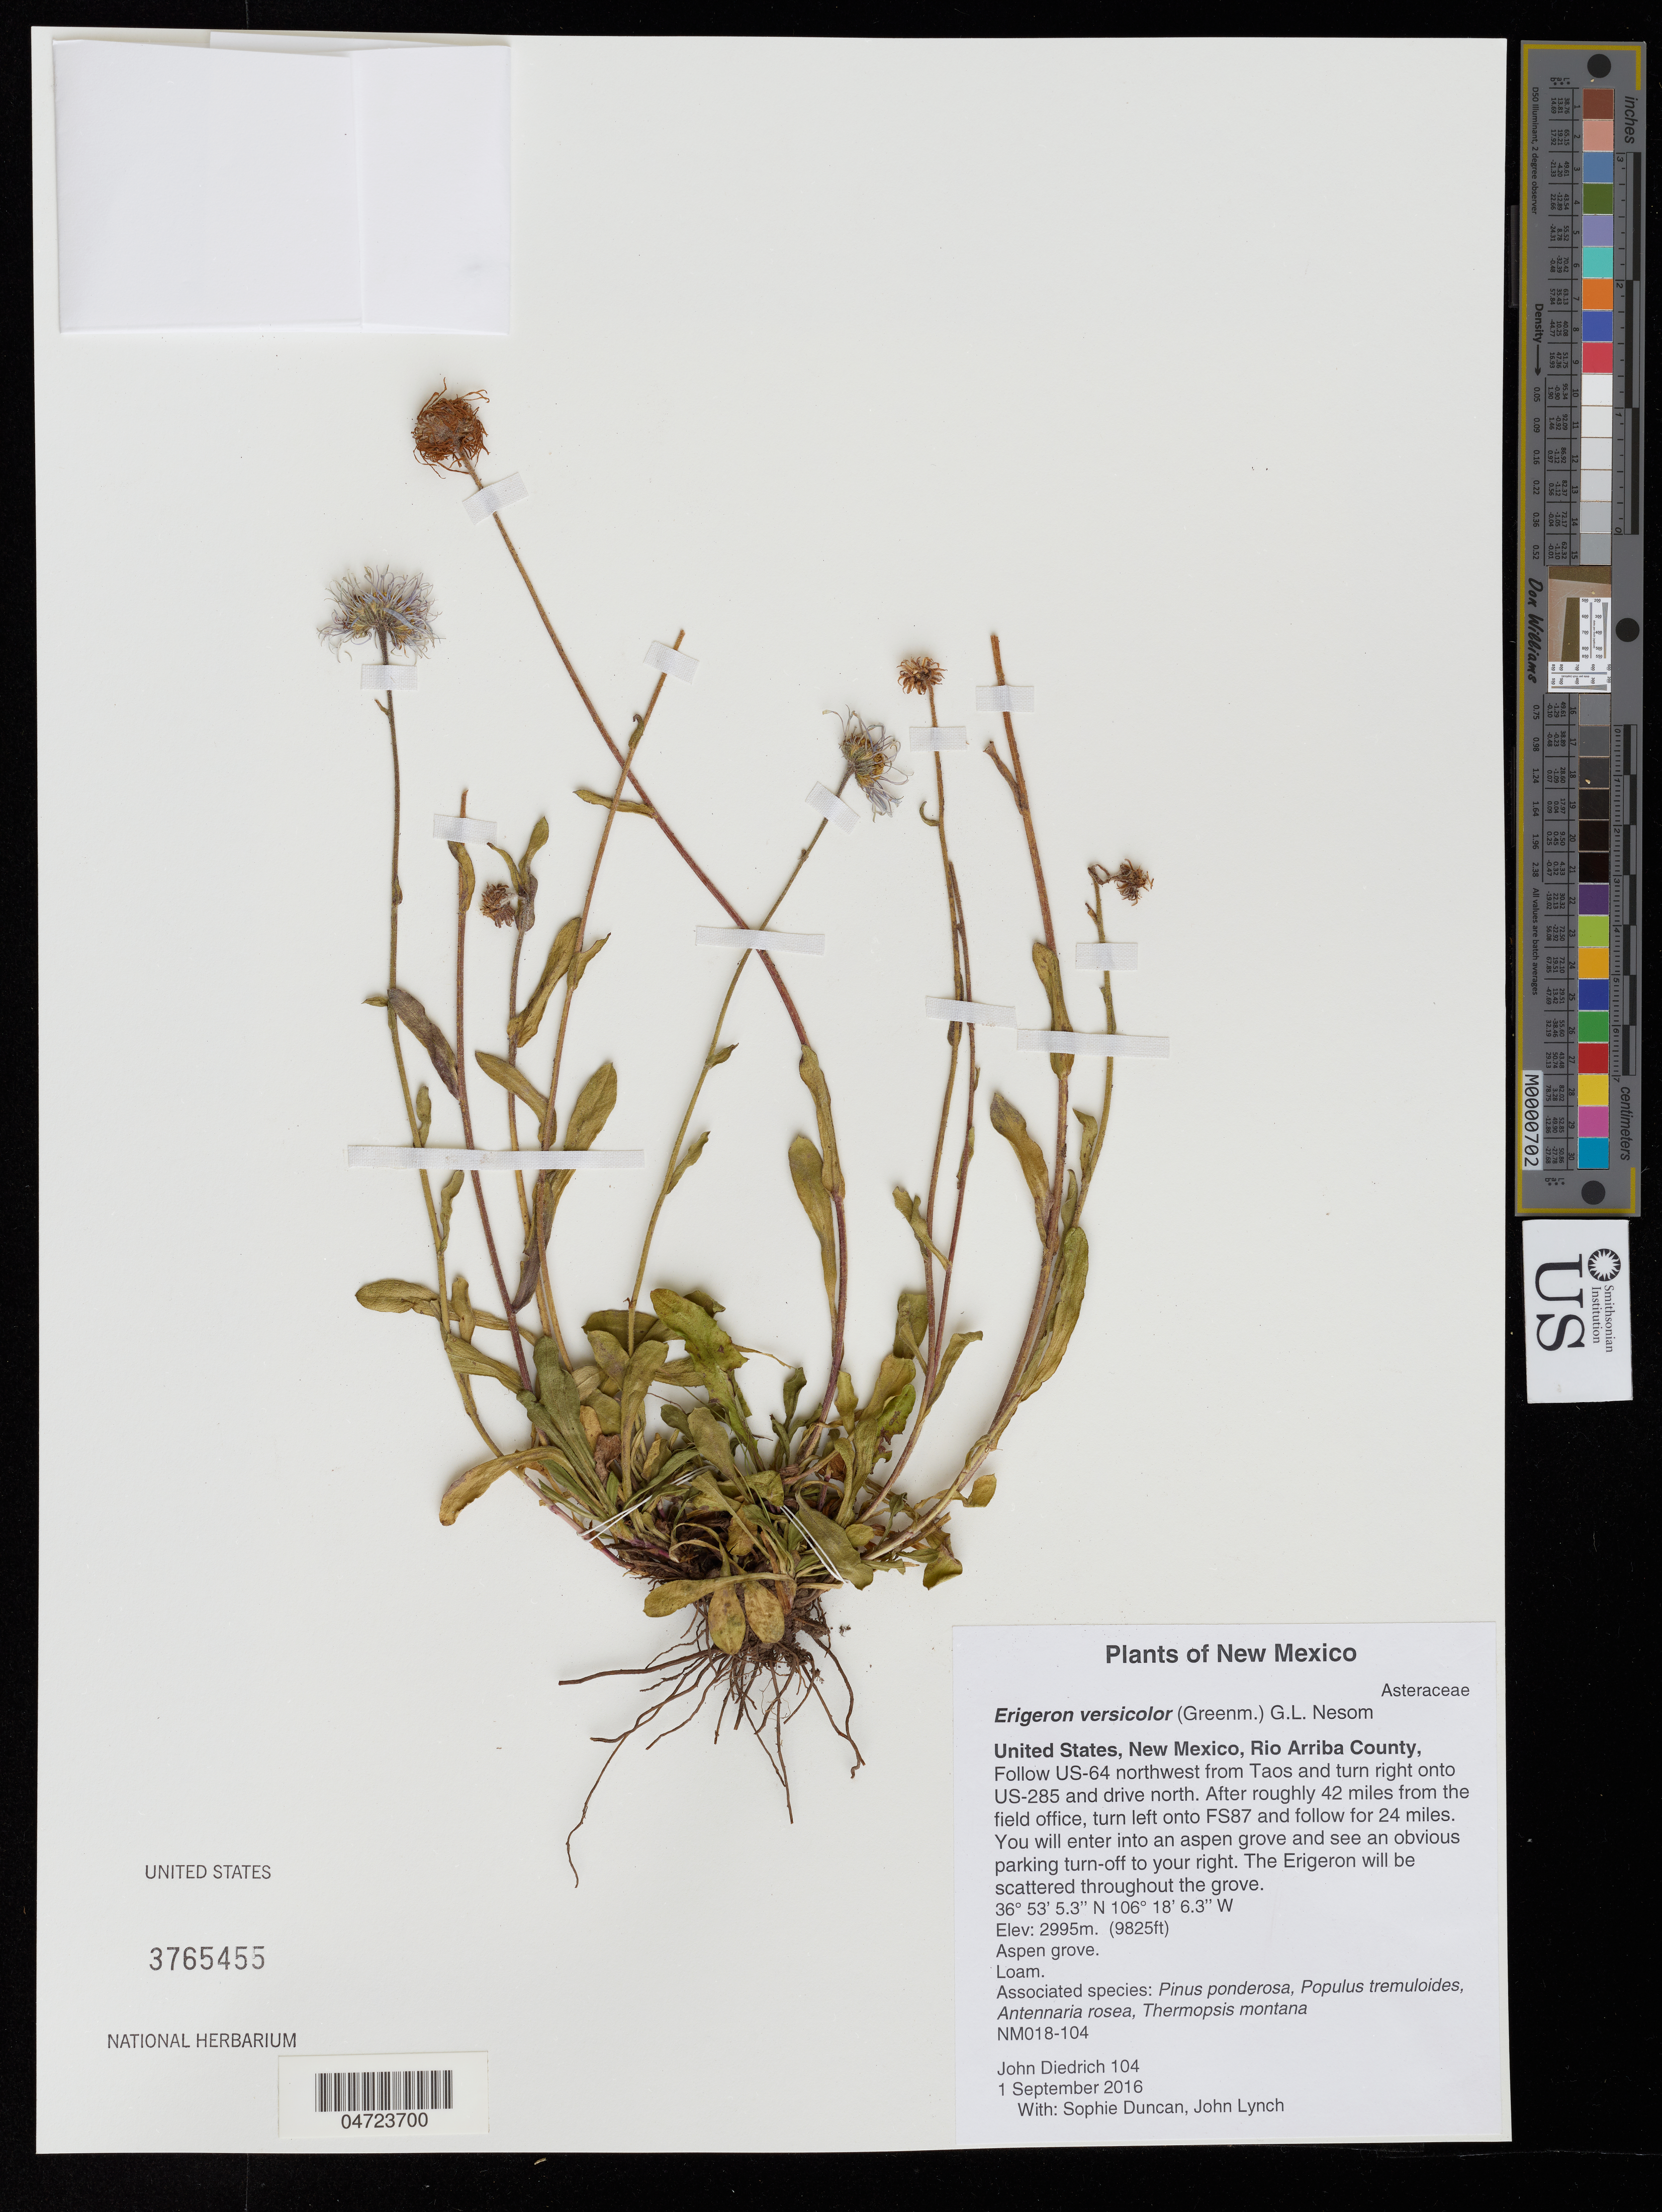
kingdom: Plantae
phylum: Tracheophyta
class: Magnoliopsida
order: Asterales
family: Asteraceae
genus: Erigeron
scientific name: Erigeron versicolor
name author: (Greenm.) G.L. Nesom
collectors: J. Diedrich, S. Duncan & J. Lynch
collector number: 104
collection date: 2016-09-01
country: United States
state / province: New Mexico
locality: Rio Arriba County, Follow US-64 northwest from Taos and turn right onto field office, turn left onto FS87 and follow for 24 miles. You will enter into an aspen grove and see an obvious parking turn-off to your right. The Erigeron will be scattered throughout the grove.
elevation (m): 2995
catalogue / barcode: US 3765455